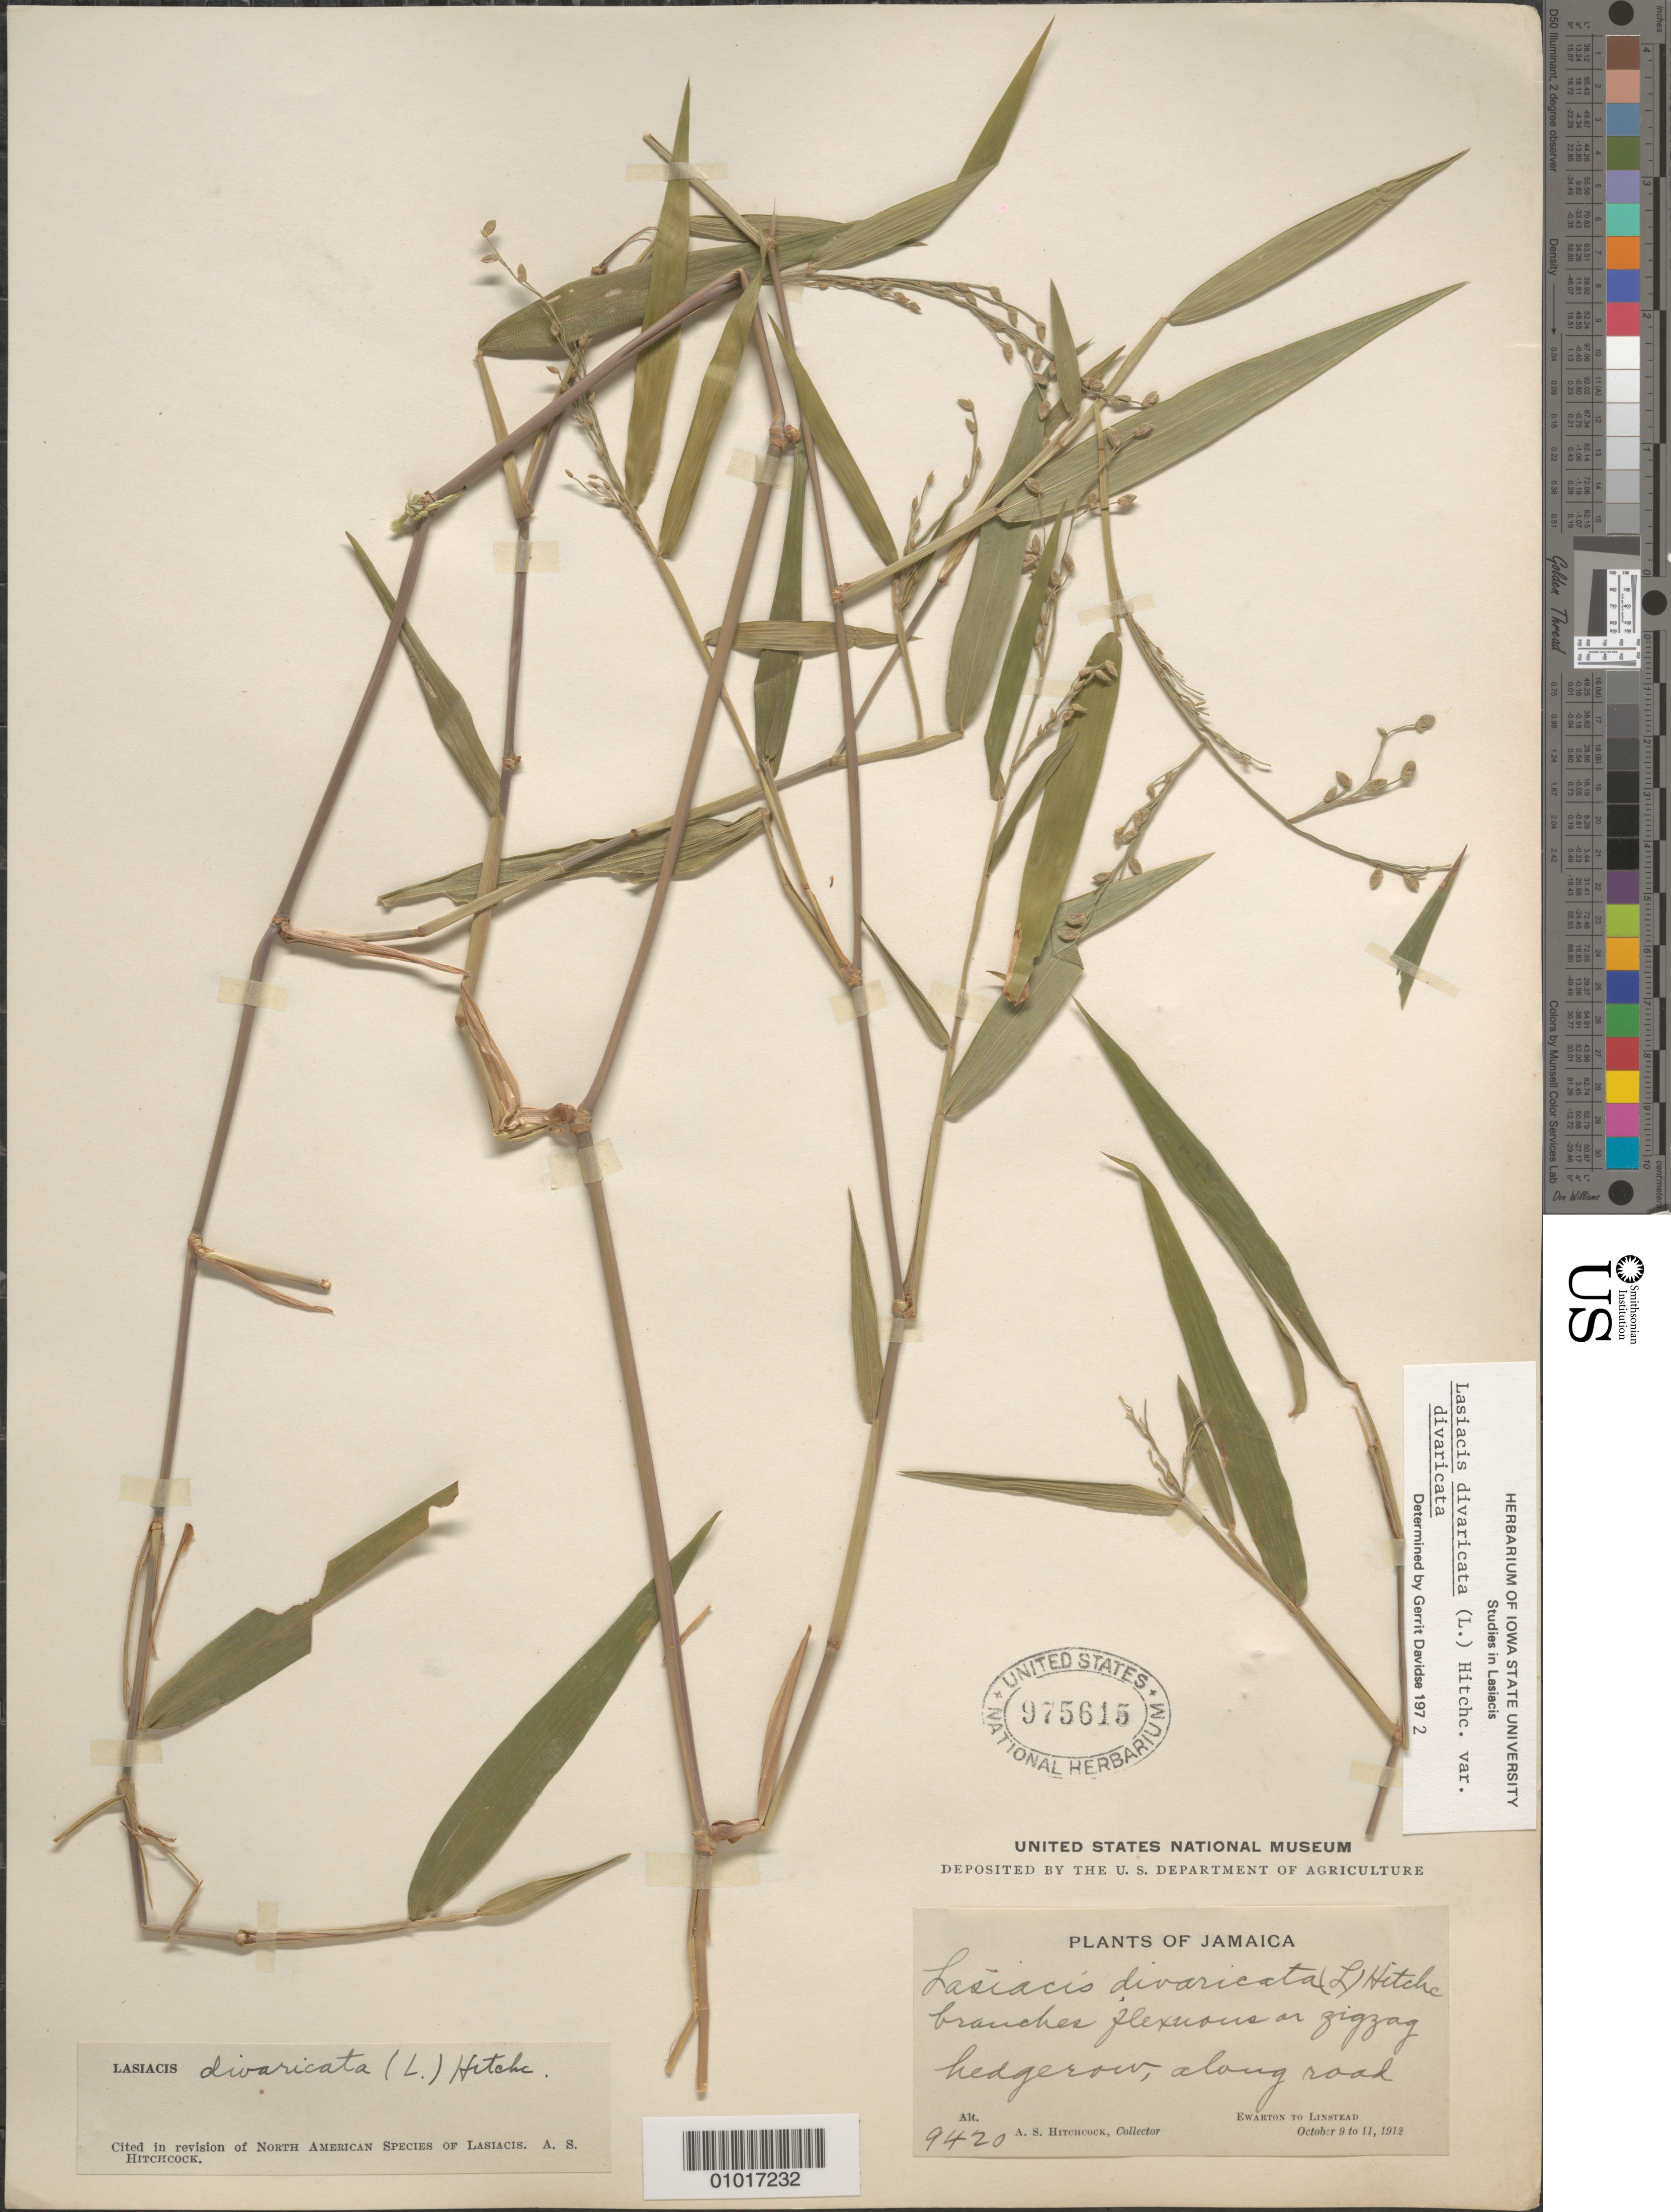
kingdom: Plantae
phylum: Tracheophyta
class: Liliopsida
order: Poales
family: Poaceae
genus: Lasiacis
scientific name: Lasiacis divaricata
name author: (L.) Hitchc.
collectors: A. S. Hitchcock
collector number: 9420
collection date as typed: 09 Oct 1912 to 11 Oct 1912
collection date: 1912-10-09/1912-10-11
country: Jamaica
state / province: Saint Catherine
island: Jamaica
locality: Ewarton to Linstead, hedge row, along road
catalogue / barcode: US 975615